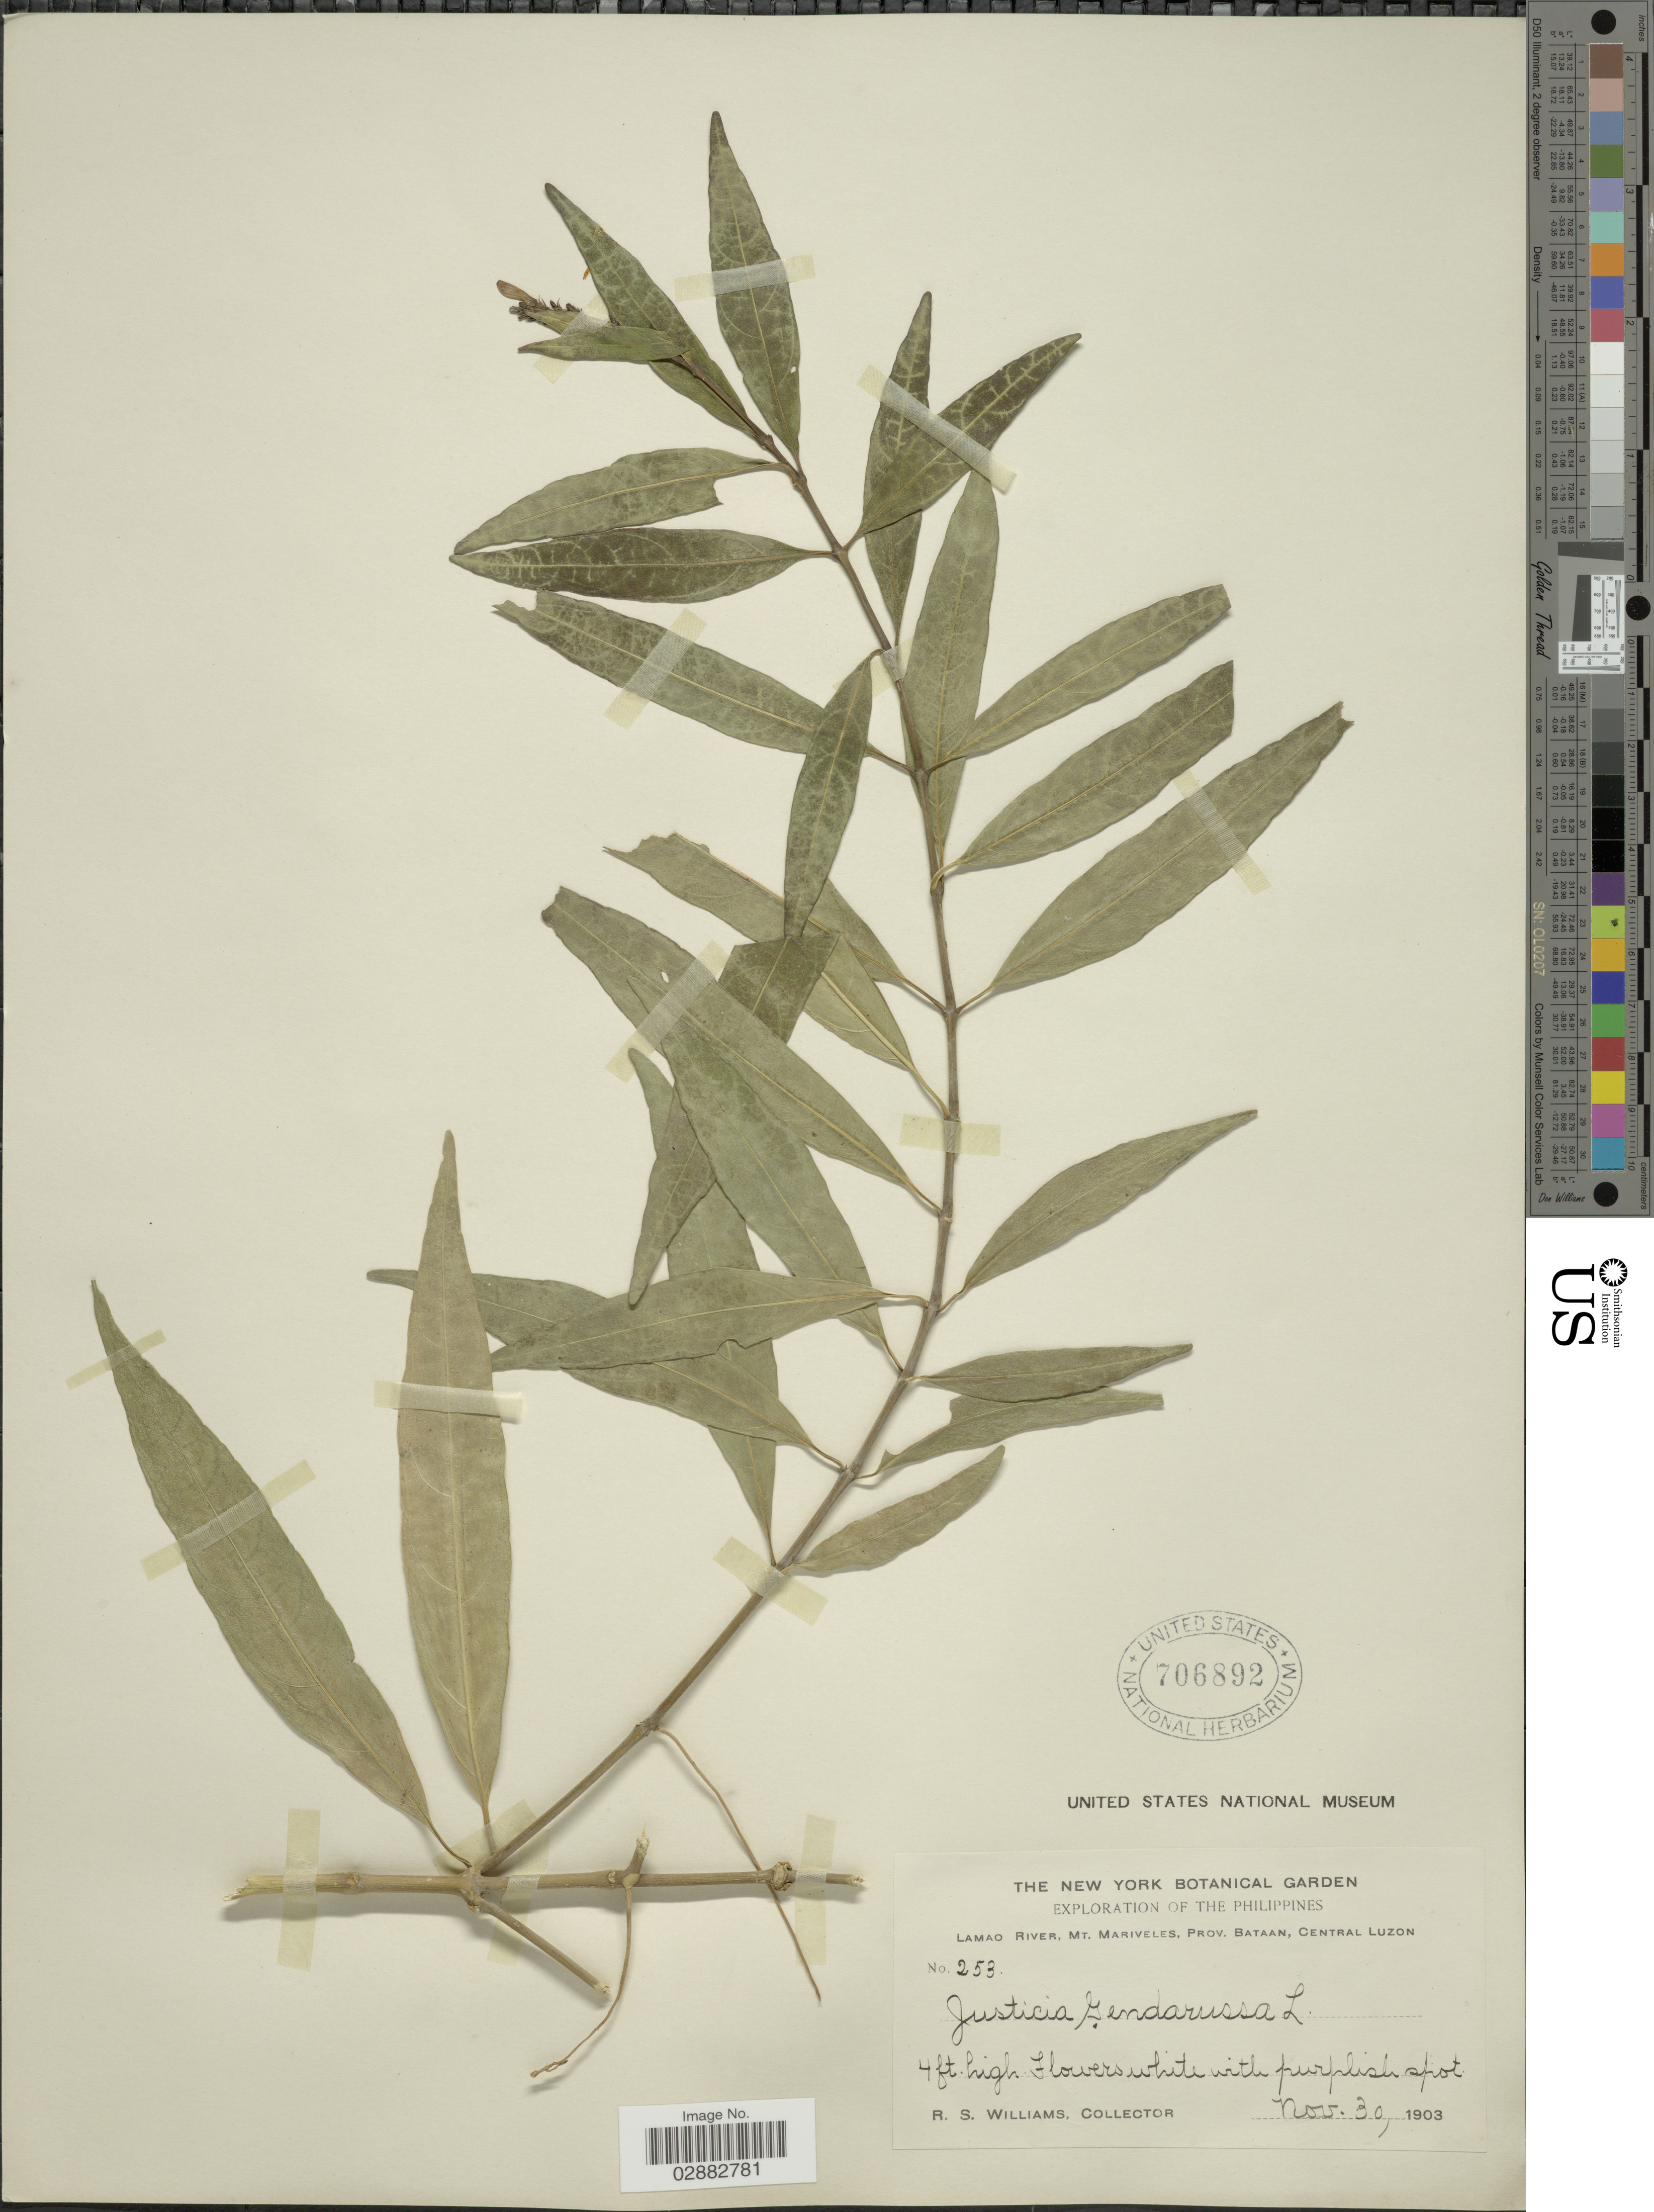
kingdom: Plantae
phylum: Tracheophyta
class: Magnoliopsida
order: Lamiales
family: Acanthaceae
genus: Justicia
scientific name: Justicia gendarussa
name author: Burm. f.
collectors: R. S. Williams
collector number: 253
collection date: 1903-11-30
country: Philippines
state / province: Central Luzon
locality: Lamao River, Mt. Mariveles, Prov. Bataan, Central Luzon.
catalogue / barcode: US 706892